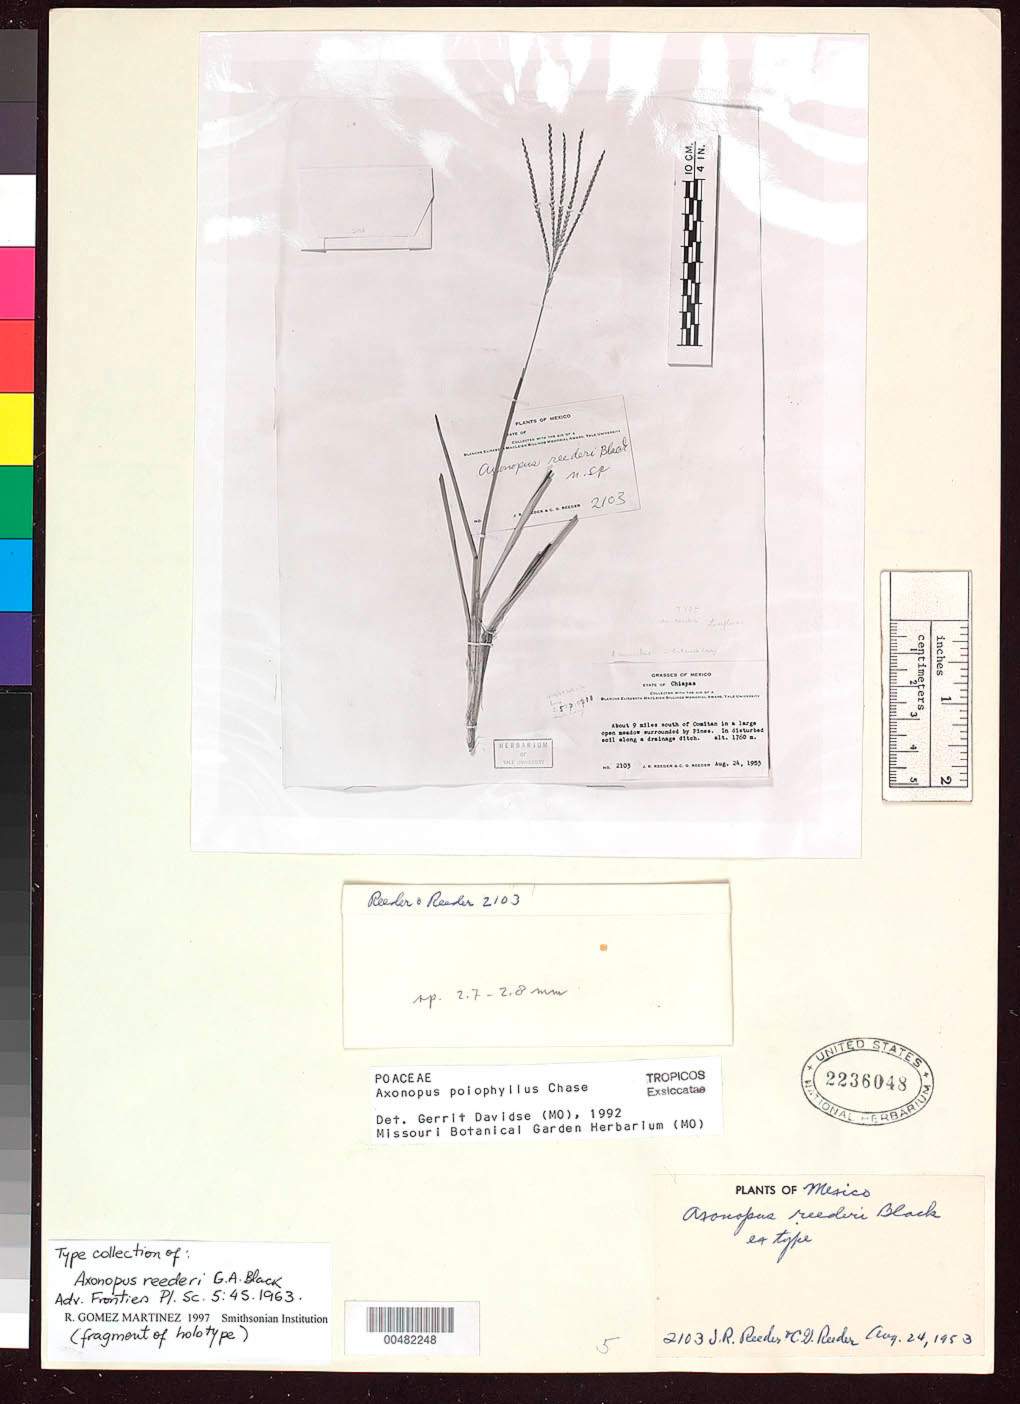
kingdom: Plantae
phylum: Tracheophyta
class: Liliopsida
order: Poales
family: Poaceae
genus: Axonopus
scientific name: Axonopus reederi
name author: G.A. Black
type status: Isotype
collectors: J. R. Reeder & C. G. Reeder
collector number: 2103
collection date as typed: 24 Aug 1953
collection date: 1953-08-24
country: Mexico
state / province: Chiapas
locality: Ca 9 mi S of Comitan.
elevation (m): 1760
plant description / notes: Photograph and fragmentary material of (holo) type specimen ex herb. Yale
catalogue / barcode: US 2236048